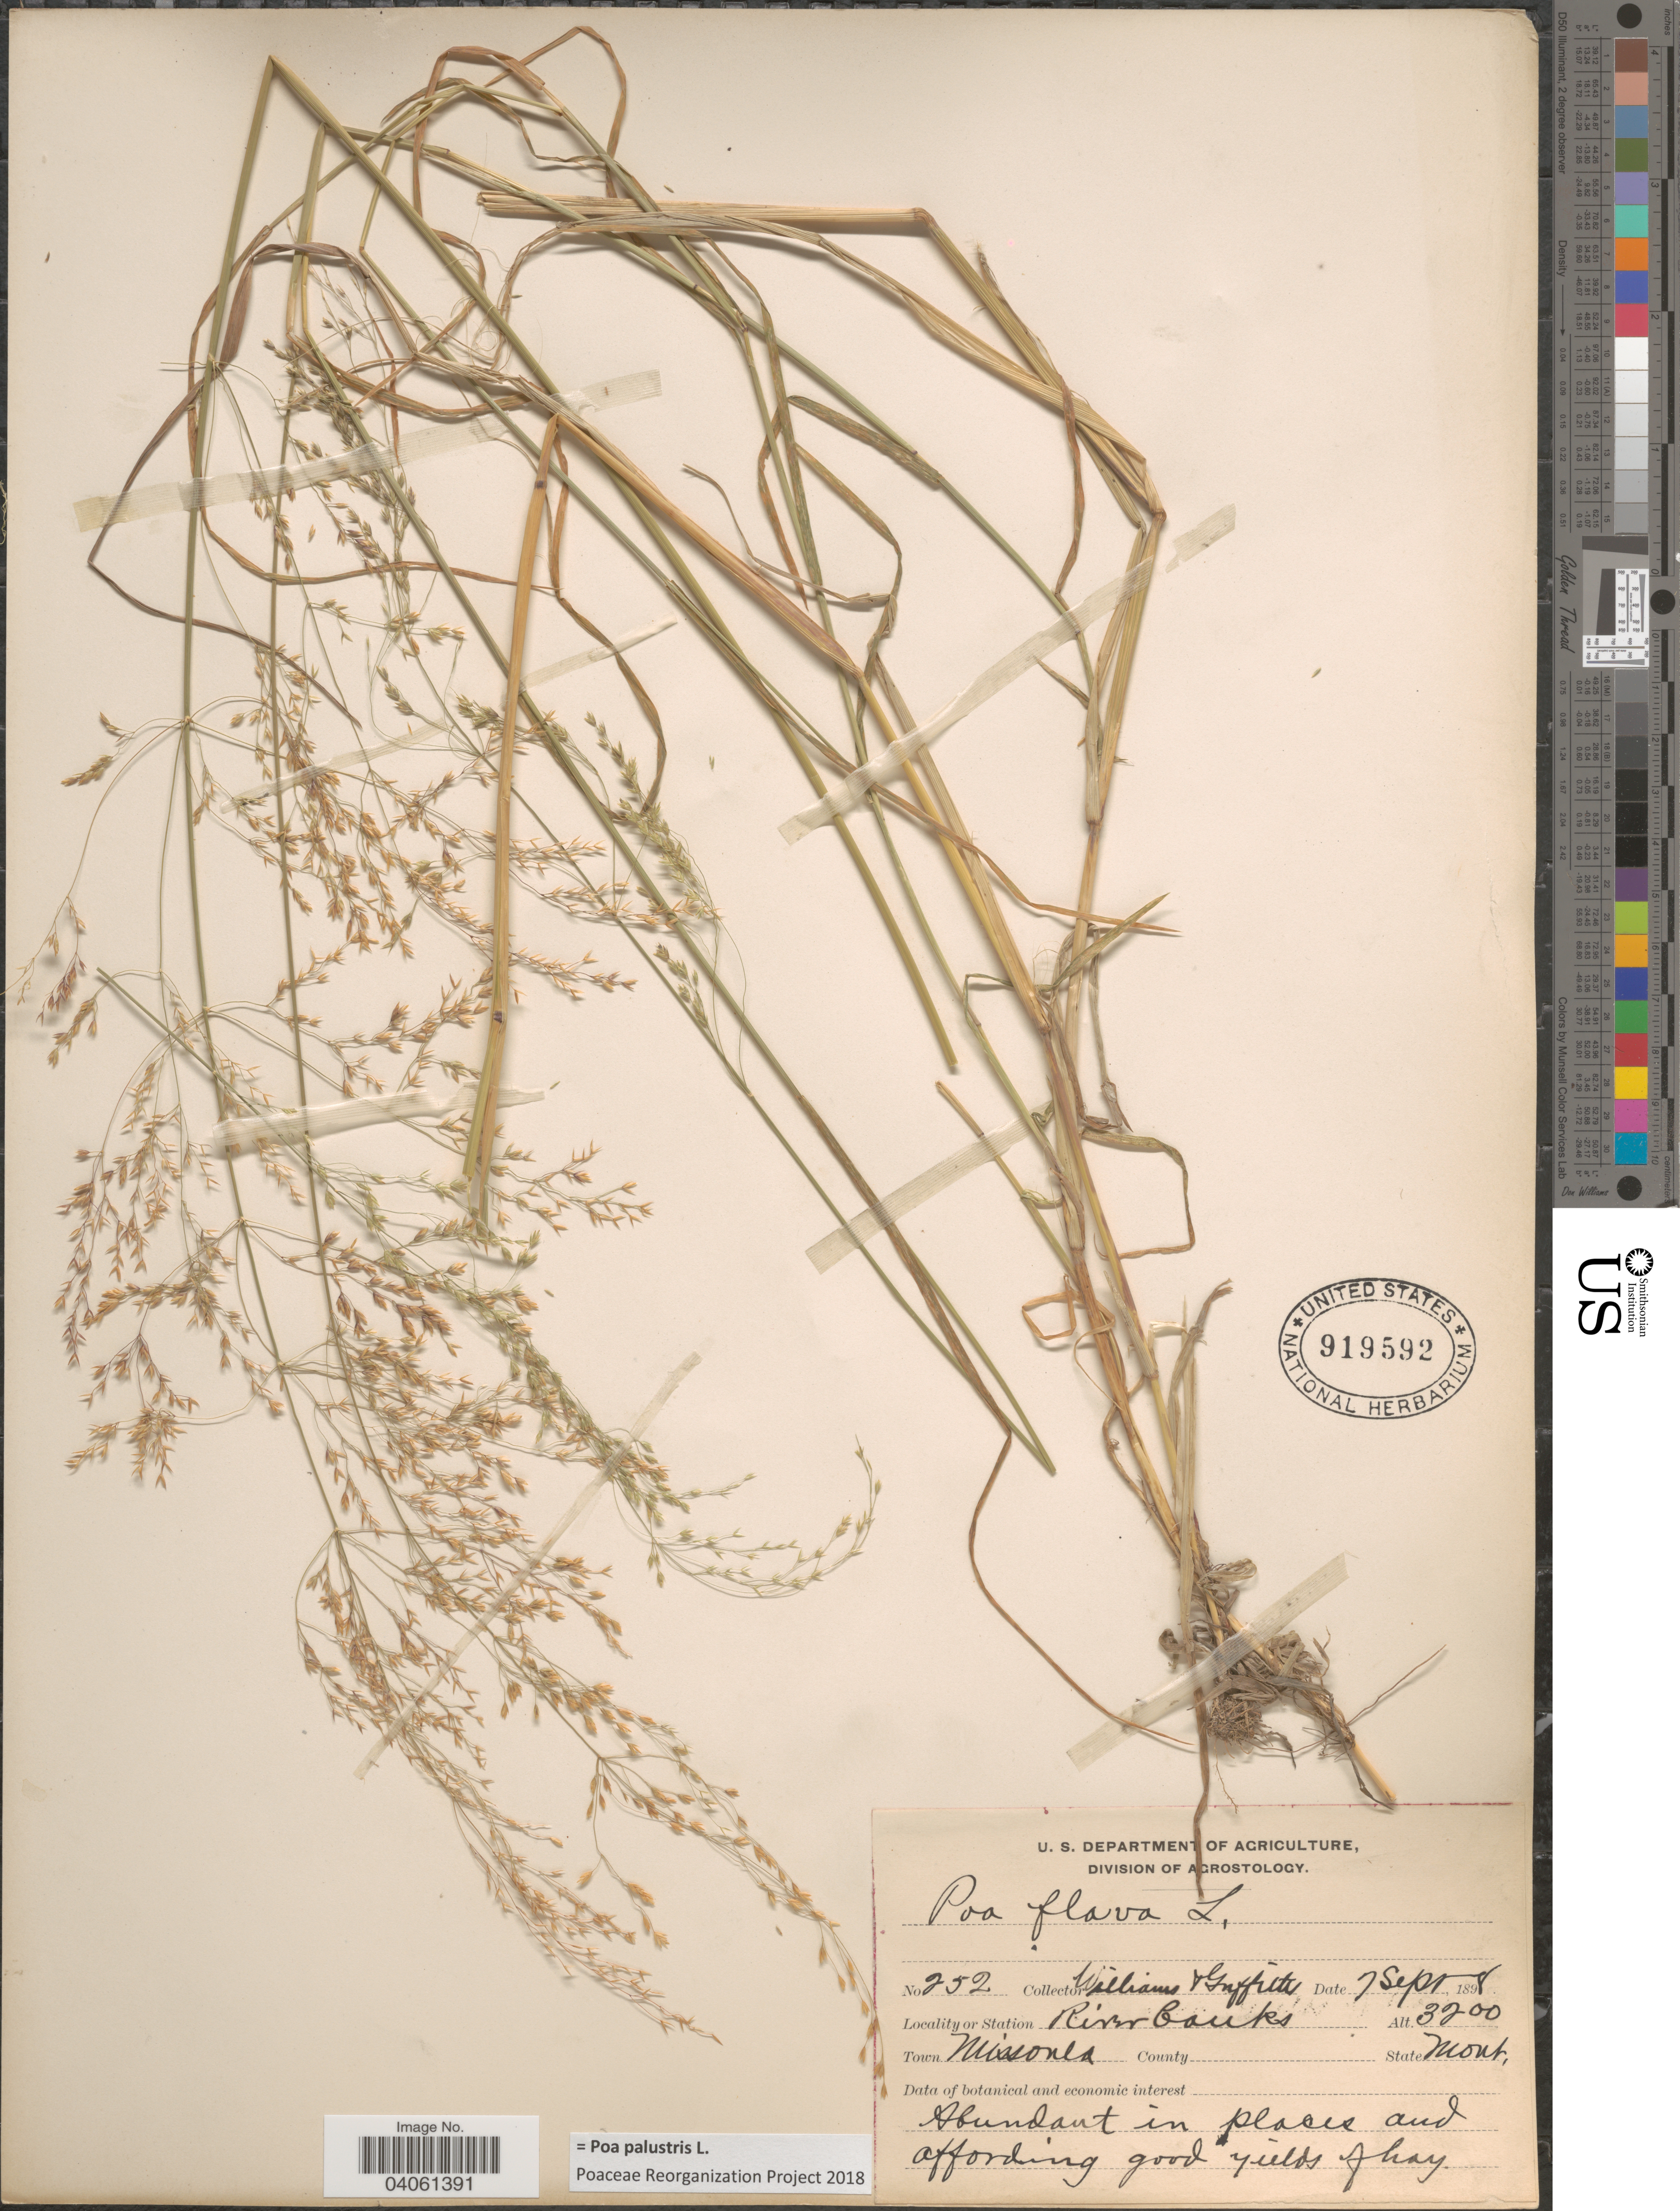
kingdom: Plantae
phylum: Tracheophyta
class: Liliopsida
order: Poales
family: Poaceae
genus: Poa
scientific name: Poa palustris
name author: L.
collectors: -- Williams & -- Griffiths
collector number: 252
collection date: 1898-09-07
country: United States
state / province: Montana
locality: Station River banks. Town Missoula.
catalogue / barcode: US 919592